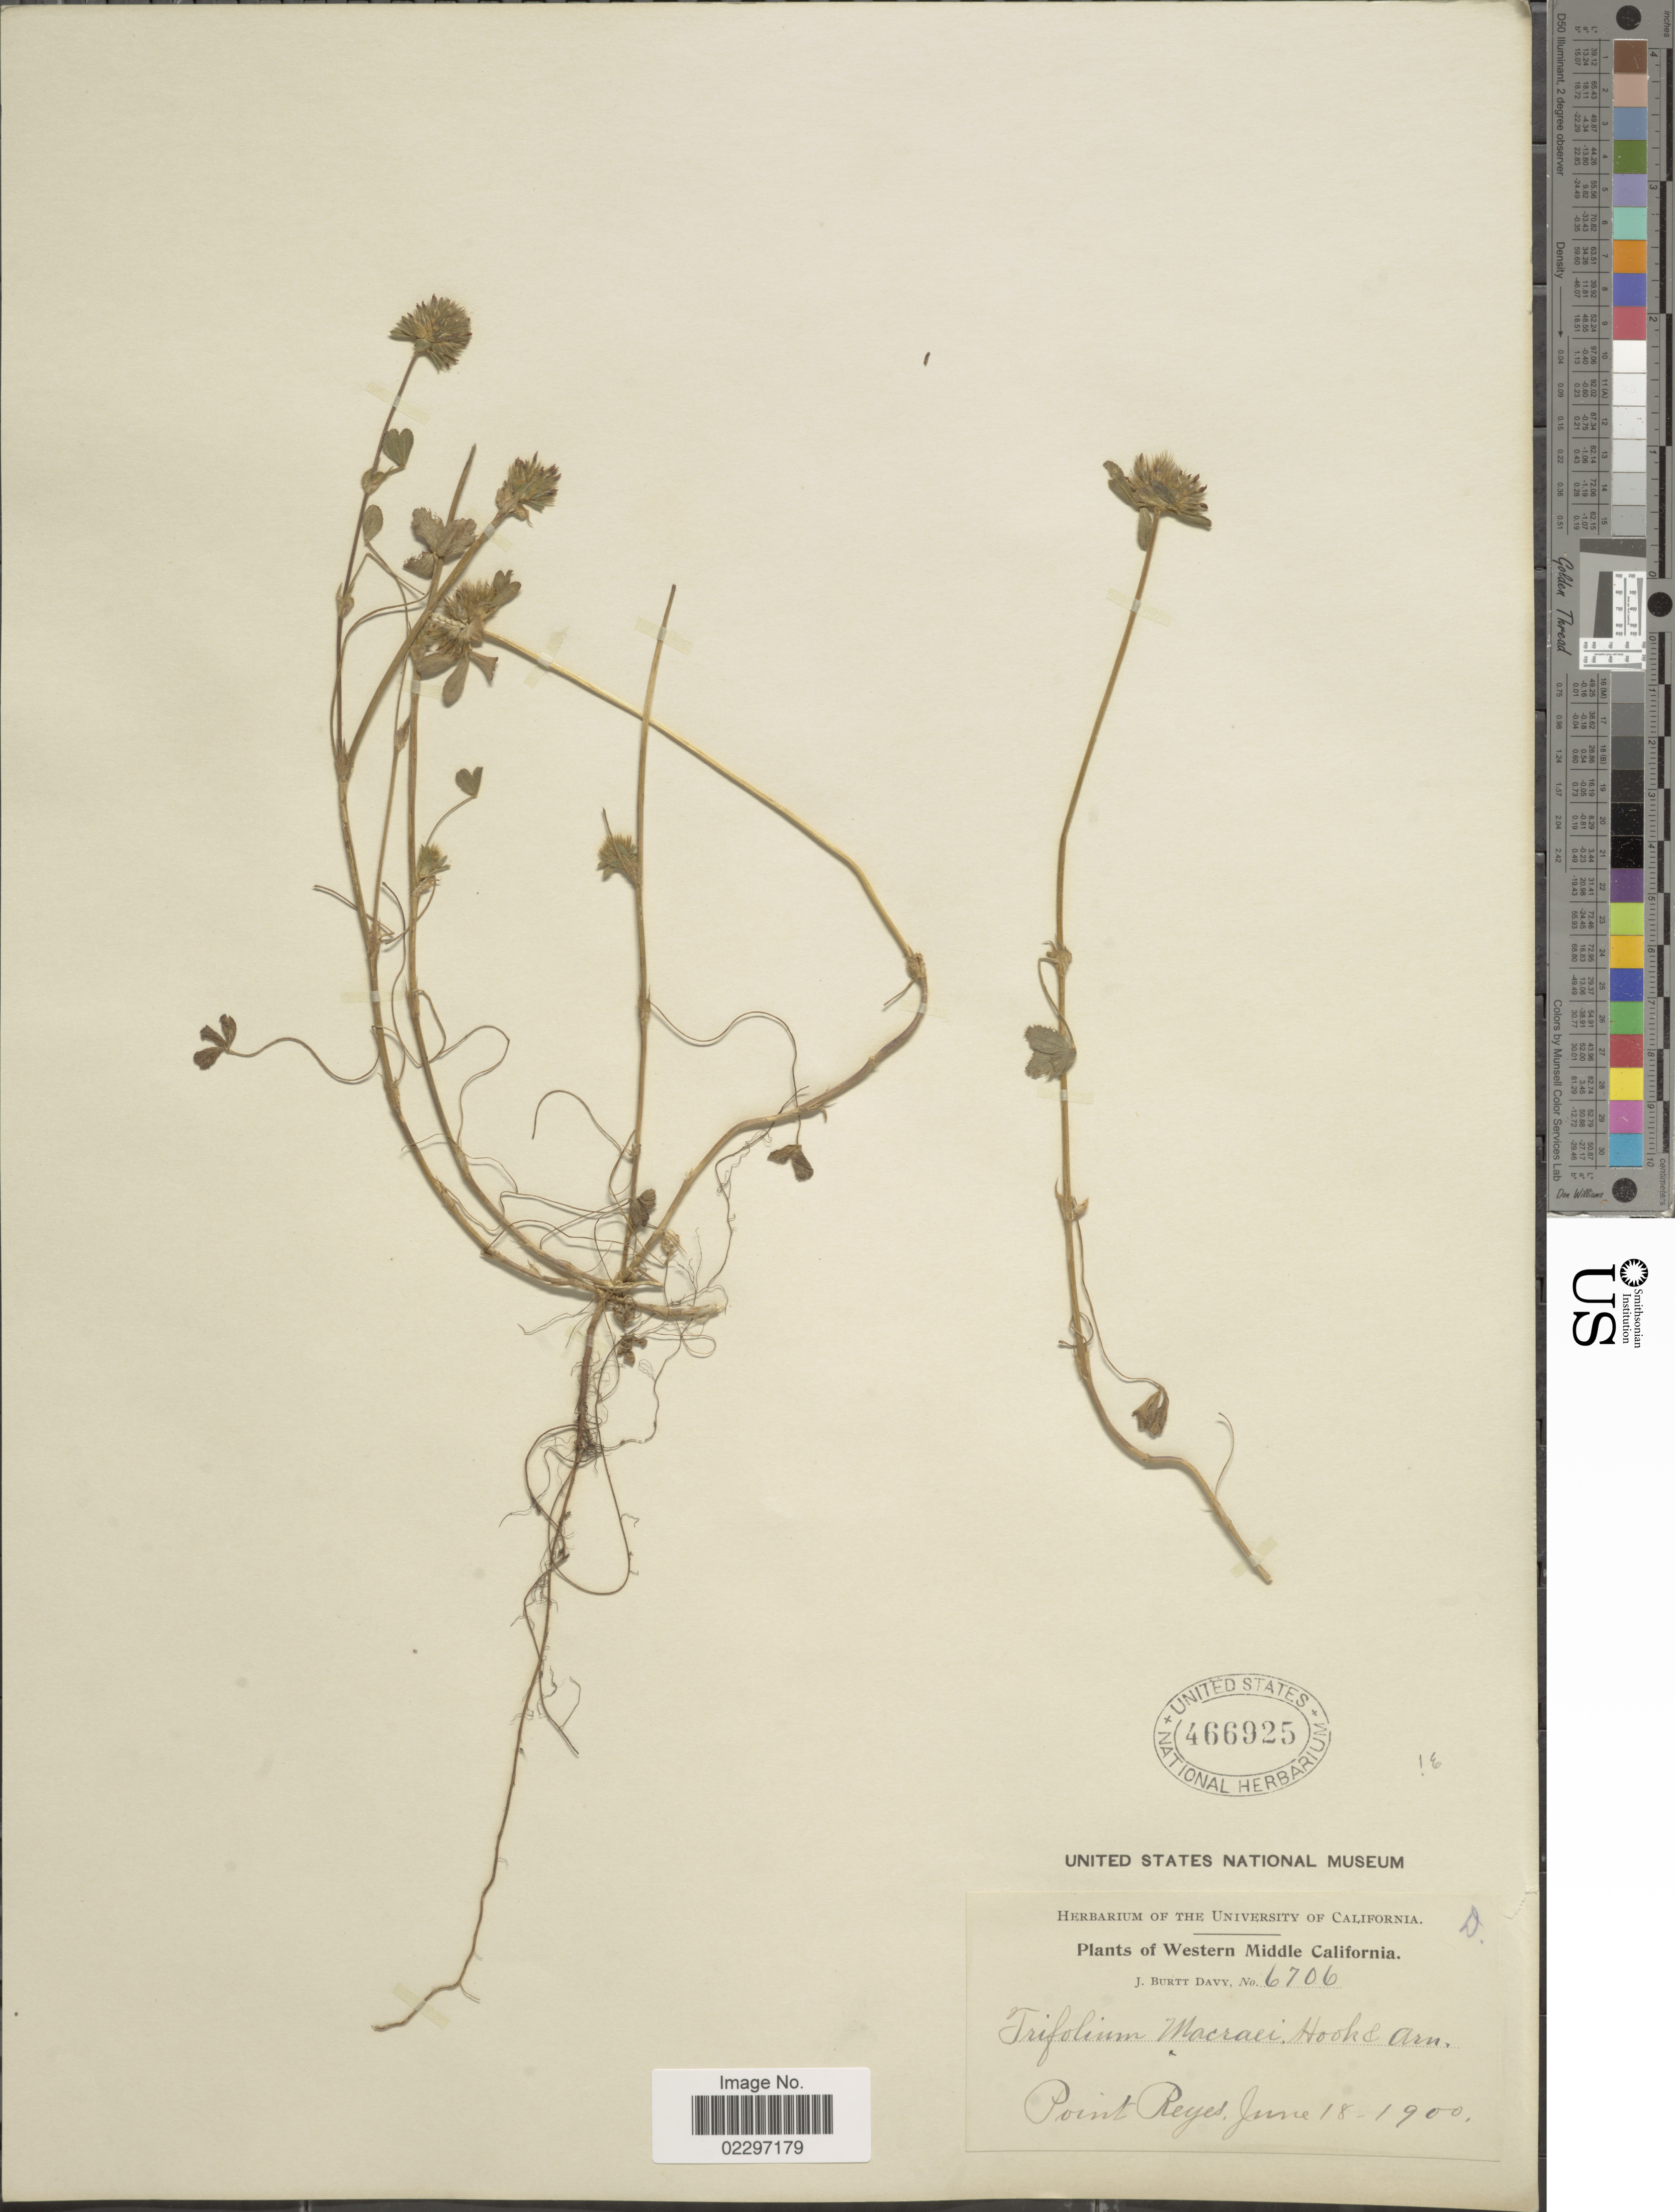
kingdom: Plantae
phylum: Tracheophyta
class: Magnoliopsida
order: Fabales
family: Fabaceae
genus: Trifolium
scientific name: Trifolium macraei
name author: Hook. & Arn.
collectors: J. Burtt Davy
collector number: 6706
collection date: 1900-06-18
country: United States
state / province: California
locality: Western Middle California. Point Reyes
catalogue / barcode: US 466925